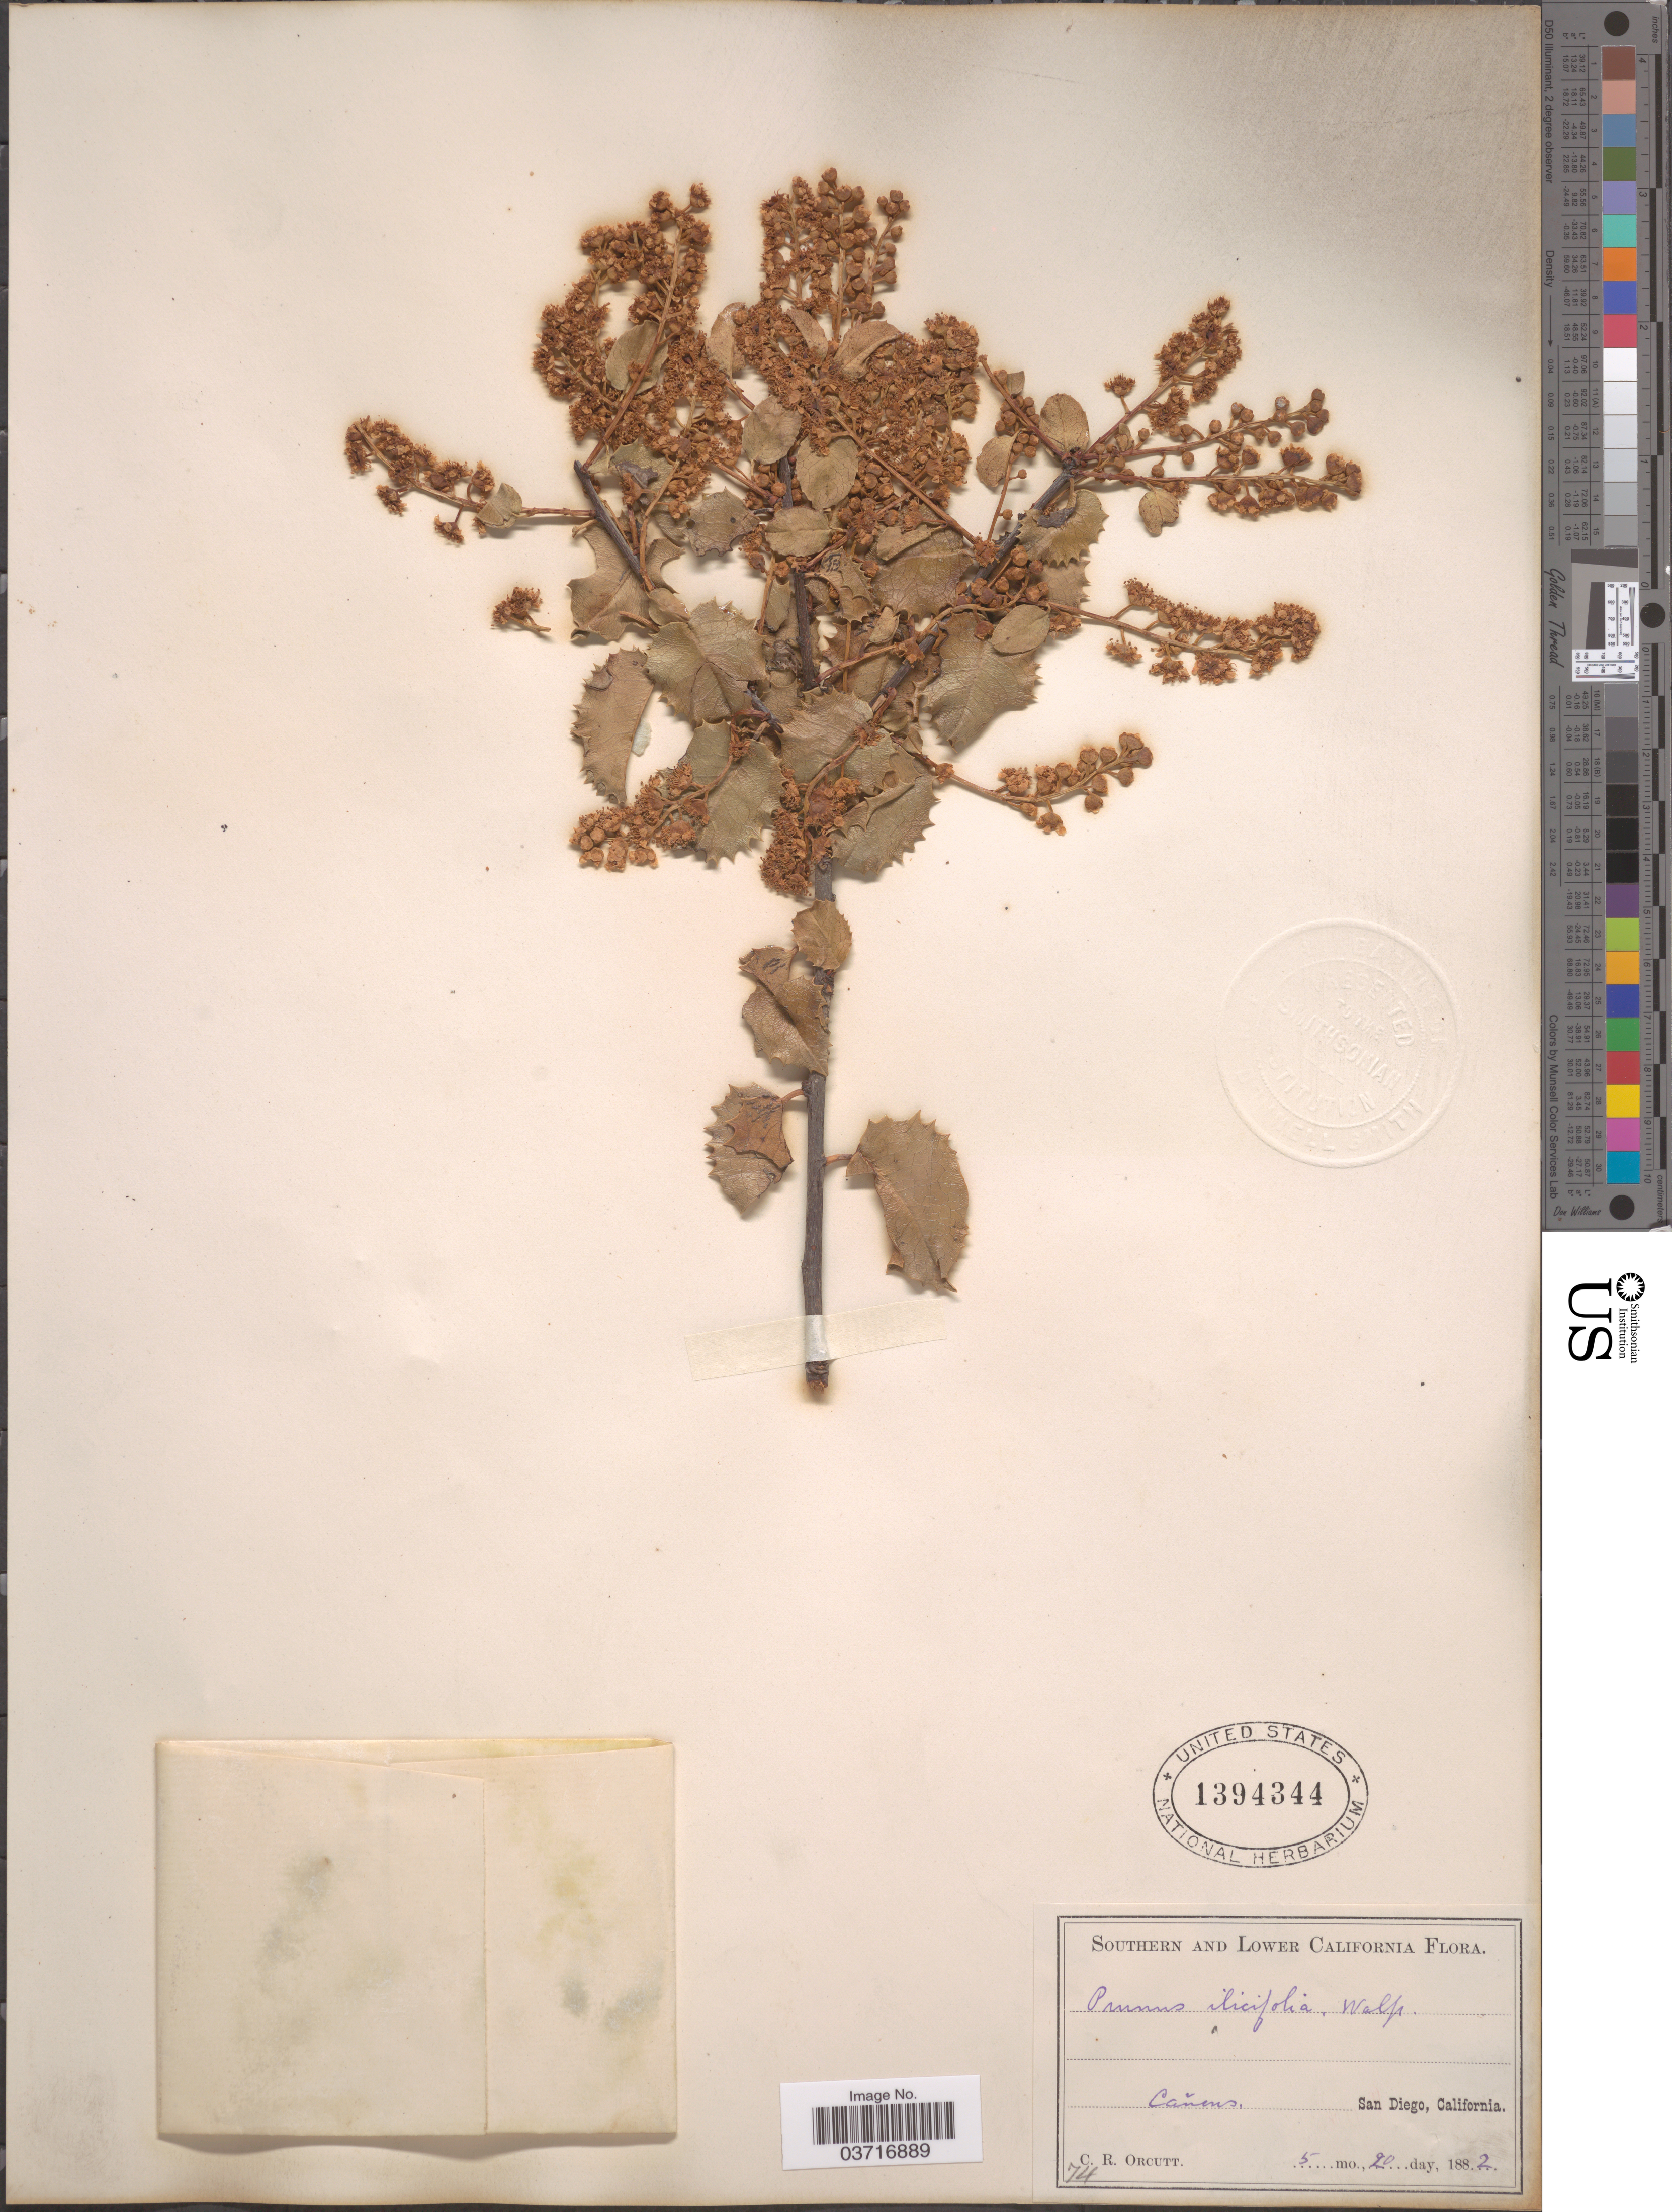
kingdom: Plantae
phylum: Tracheophyta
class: Magnoliopsida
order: Rosales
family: Rosaceae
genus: Prunus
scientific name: Prunus ilicifolia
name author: (Nutt. ex Hook. & Arn.) D. Dietr.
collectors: C. R. Orcutt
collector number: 74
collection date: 1882-05-20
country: United States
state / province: California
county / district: San Diego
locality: Southern California. Cañons, San Diego.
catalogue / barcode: US 1394344